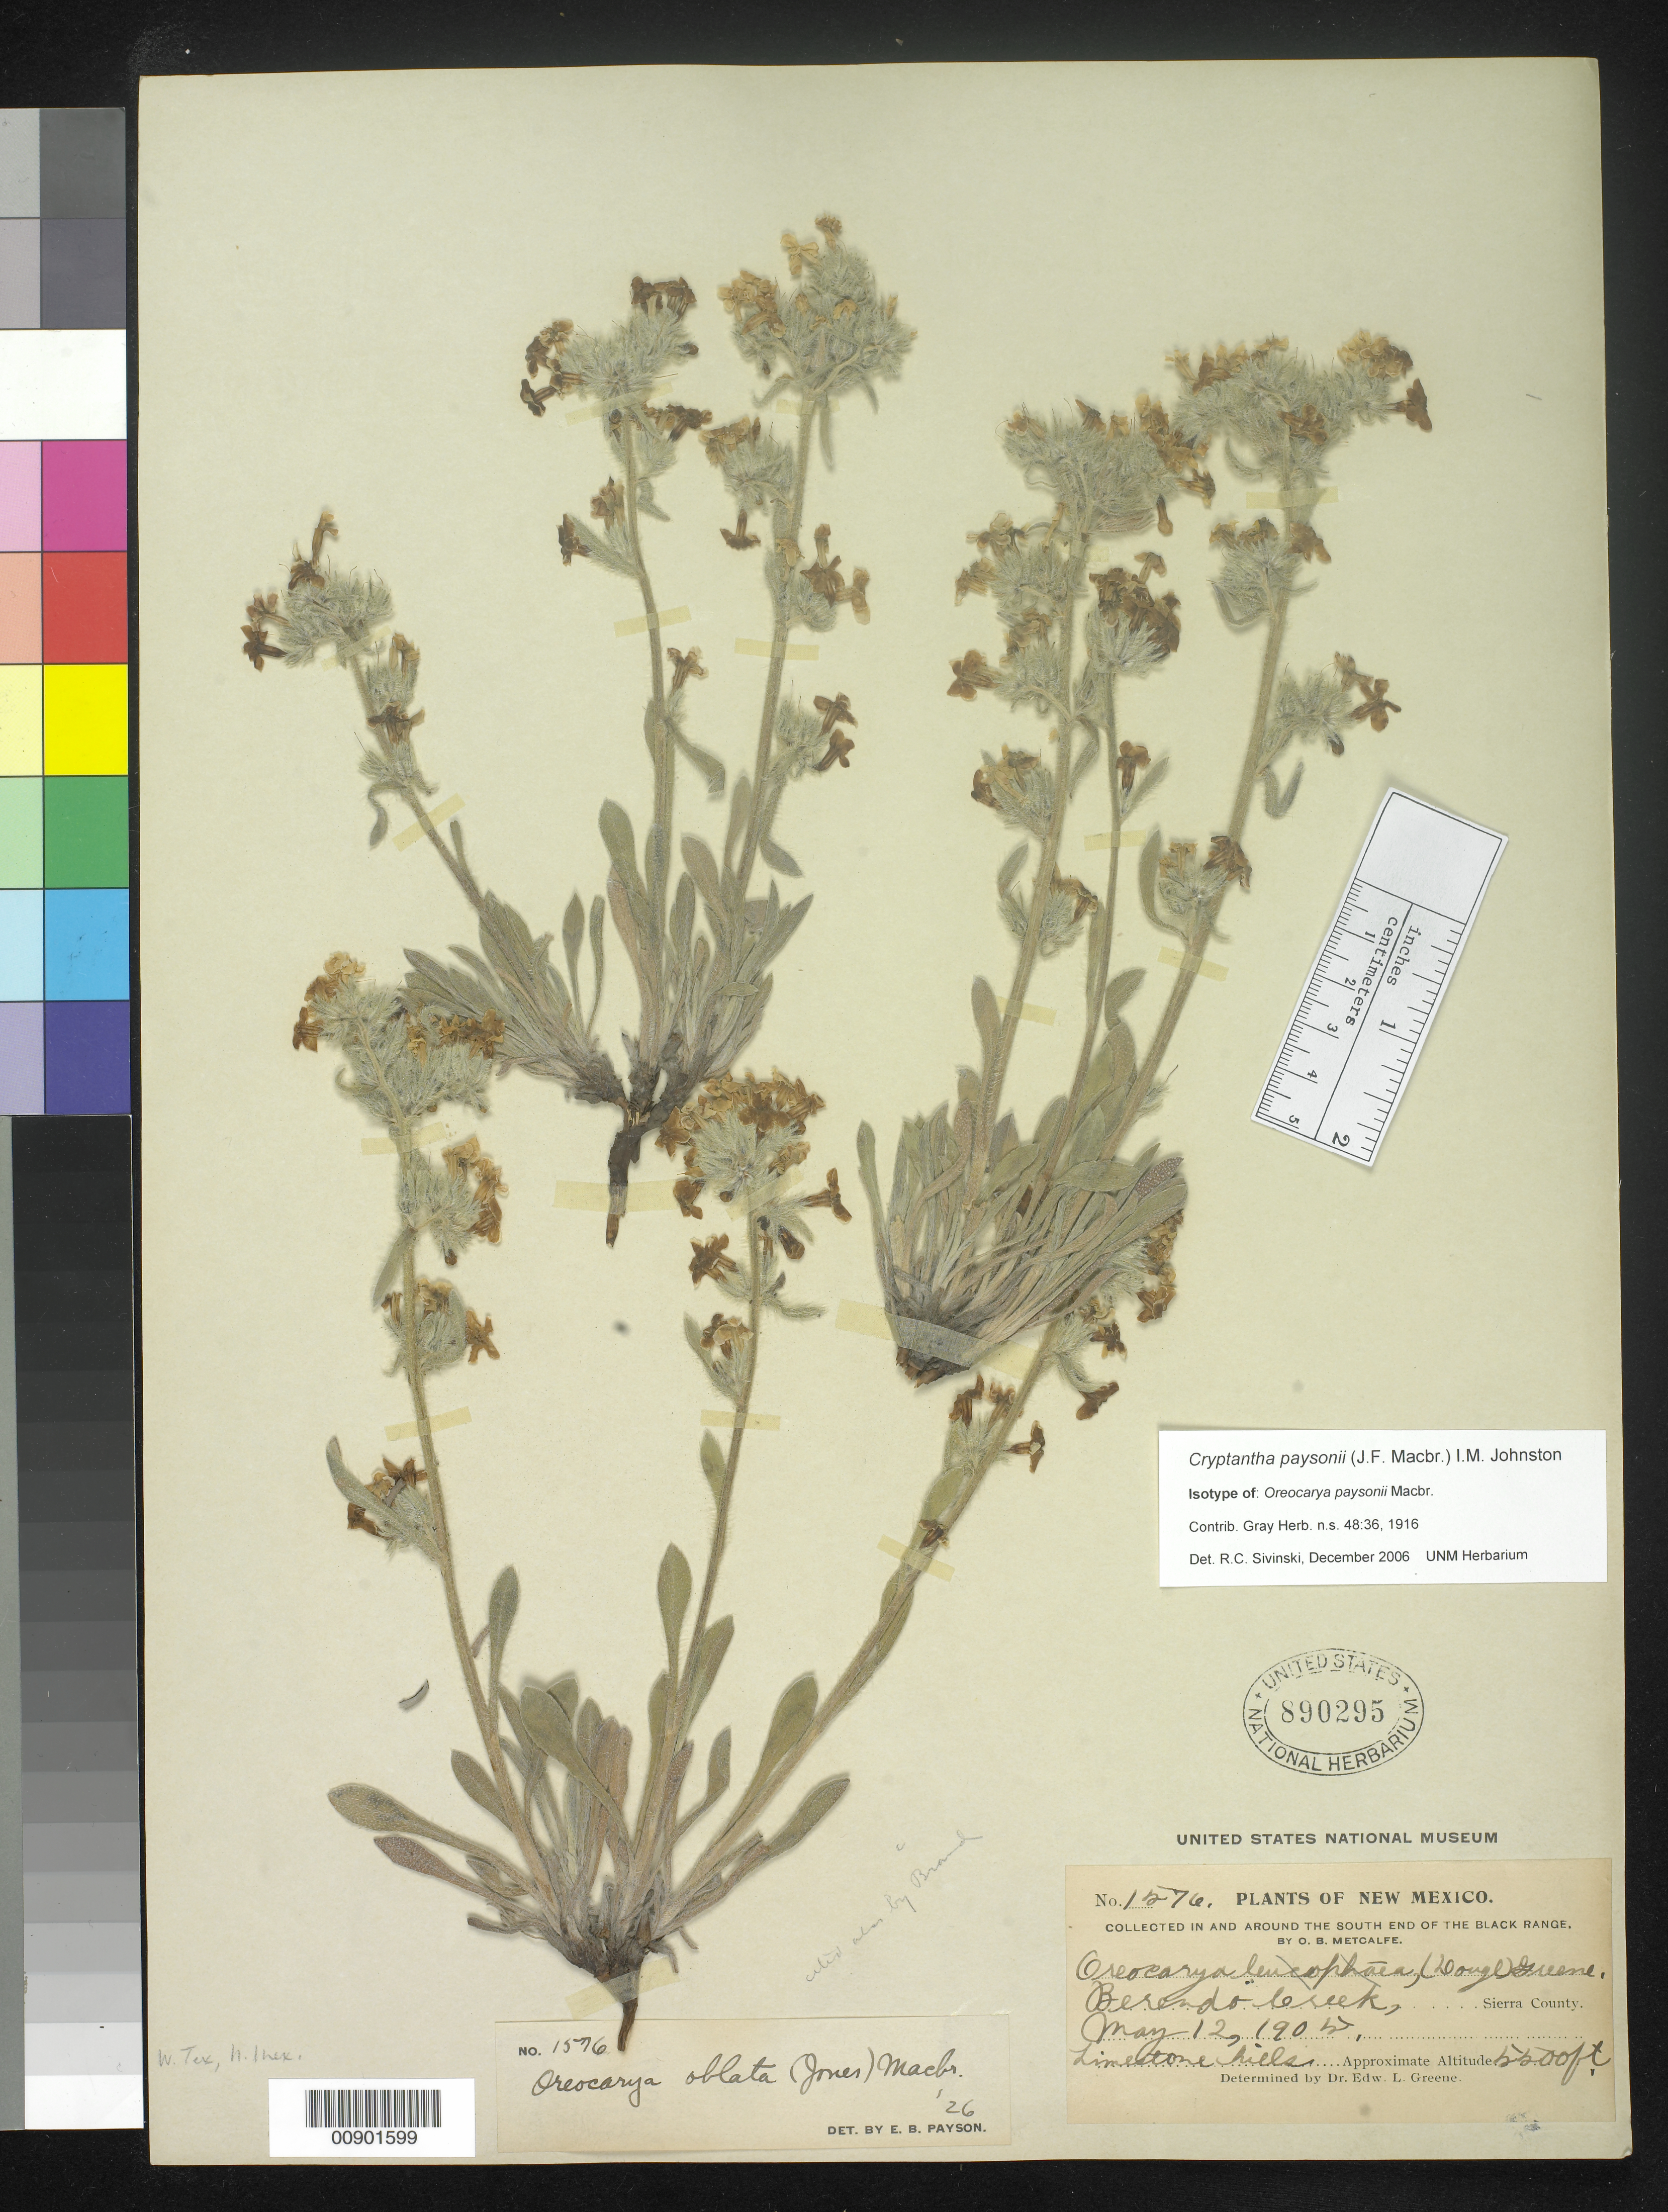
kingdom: Plantae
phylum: Tracheophyta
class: Magnoliopsida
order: Boraginales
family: Boraginaceae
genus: Oreocarya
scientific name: Oreocarya paysonii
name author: J.F. Macbr.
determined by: Sivinski, R. C.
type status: Isotype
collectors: O. B. Metcalfe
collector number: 1576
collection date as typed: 12 May 1905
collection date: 1905-05-12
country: United States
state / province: New Mexico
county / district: Sierra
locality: In and around the south end of the Black Range. Berendo Creek, Sierro County.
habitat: Limestone hills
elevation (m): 1676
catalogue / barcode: US 890295